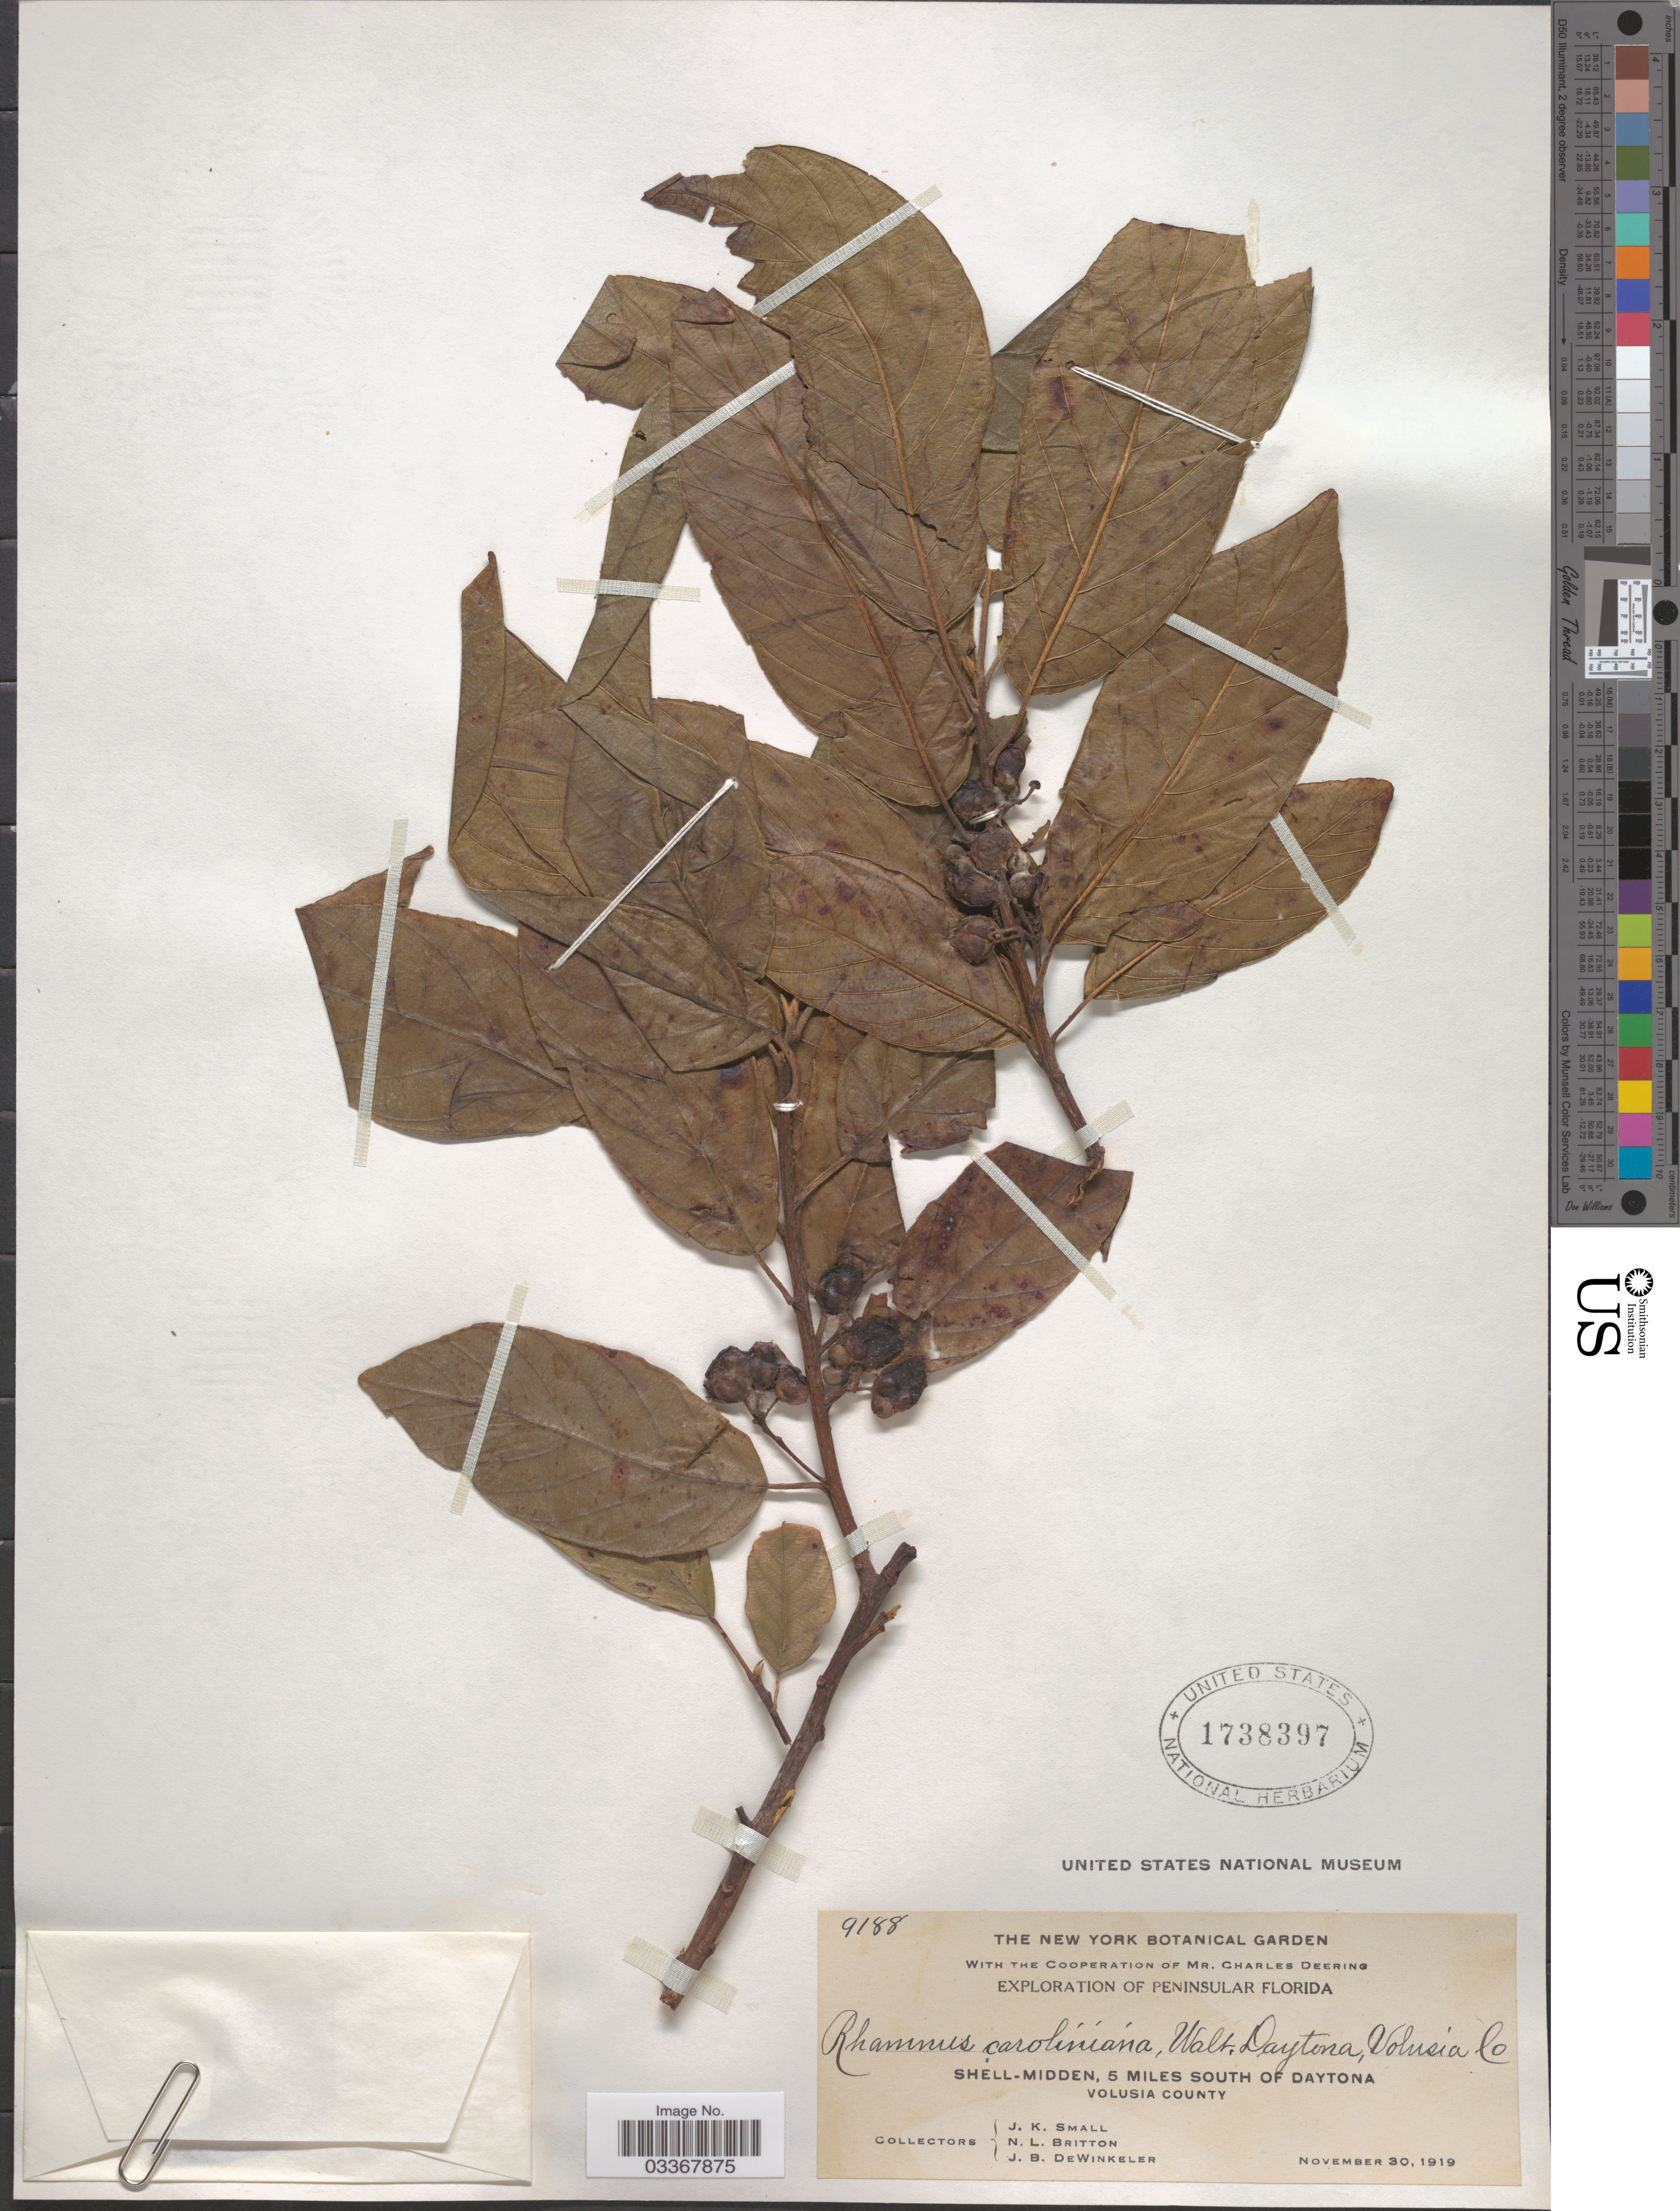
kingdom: Plantae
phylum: Tracheophyta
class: Magnoliopsida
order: Rosales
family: Rhamnaceae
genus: Frangula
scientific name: Frangula caroliniana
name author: (Walter) A. Gray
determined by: Strong, Mark T., (BOT), Smithsonian Institution - National Museum of Natural History (UNITED STATES)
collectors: J. K. Small, N. Britton & J. B. Dewinkeler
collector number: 9188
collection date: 1919-11-30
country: United States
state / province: Florida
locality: Peninsular Florida, Shell-Midden, 5 miles south of Daytona, Volusia County.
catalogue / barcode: US 1738397